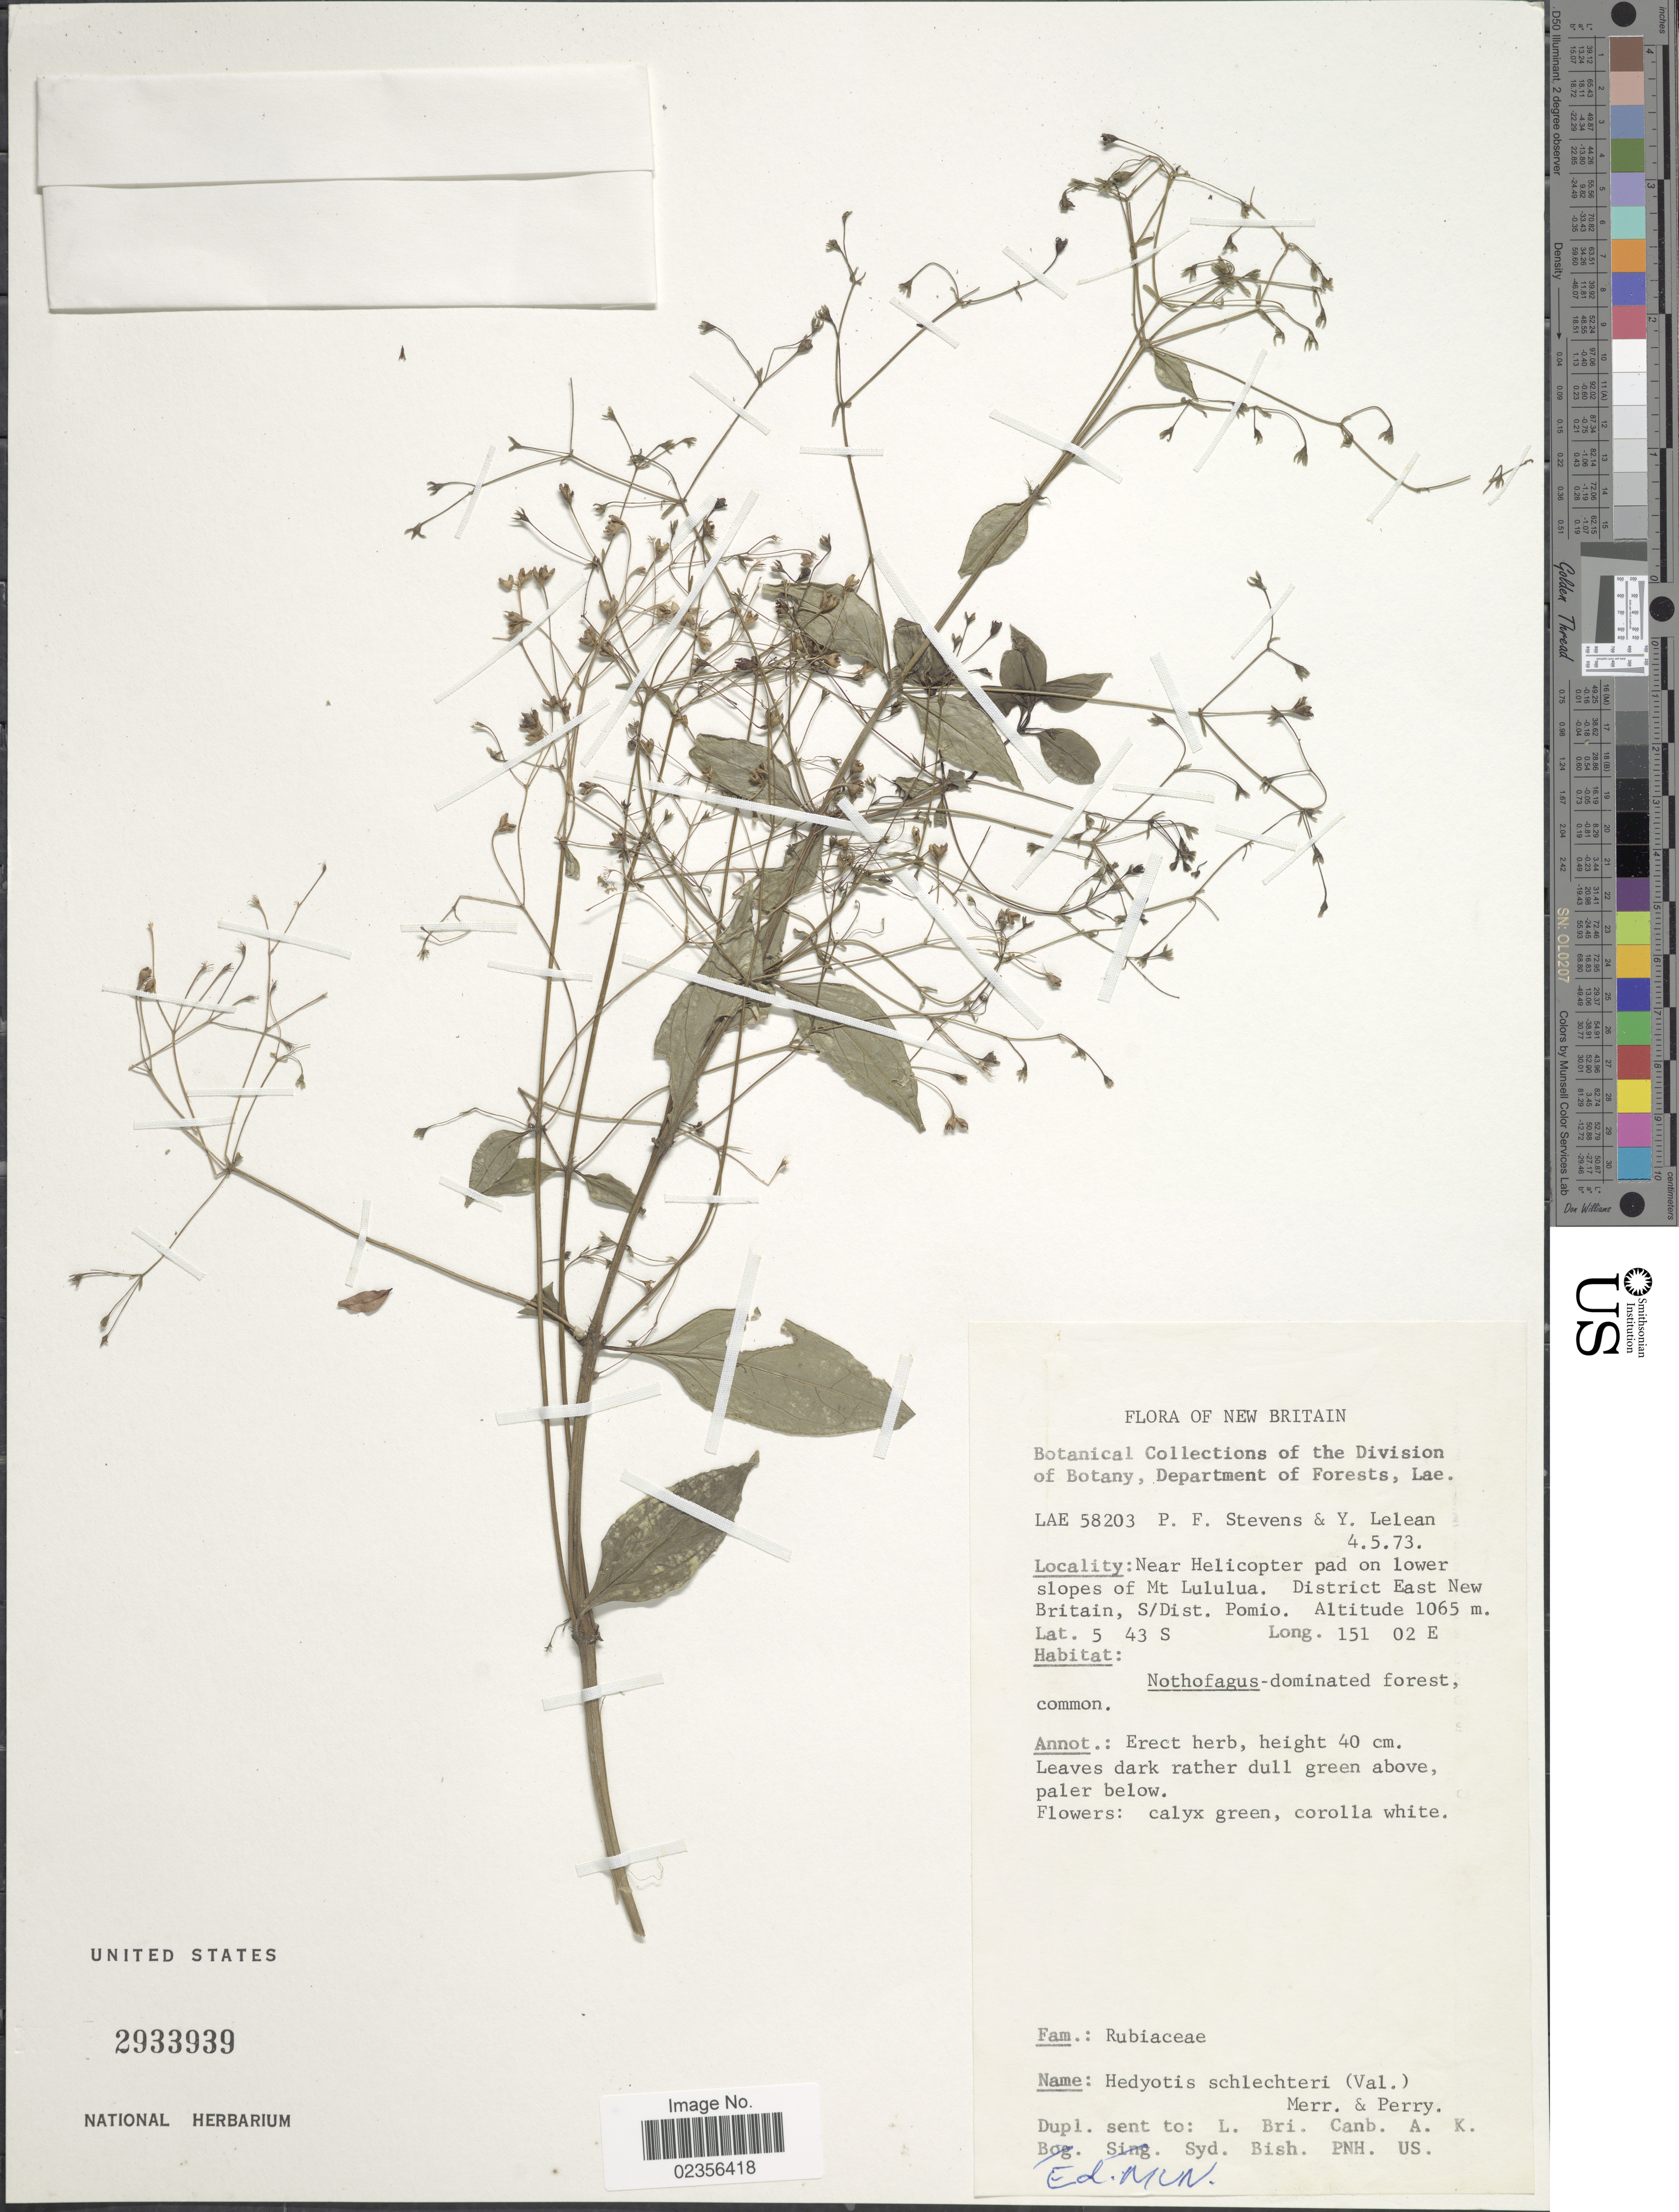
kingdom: Plantae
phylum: Tracheophyta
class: Magnoliopsida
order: Gentianales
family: Rubiaceae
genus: Hedyotis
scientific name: Hedyotis schlechteri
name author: Merr. & L.M. Perry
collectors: P. F. Stevens & Y. Lelean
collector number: LAE 58203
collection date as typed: Transcribed d/m/y: 4/5/73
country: Papua New Guinea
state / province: East New Britain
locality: New Britain, Near Helicopter pad on lower slopes of Mt Lulula, District East New Britain, S/Dist. Pomio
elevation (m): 1065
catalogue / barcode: US 2933939